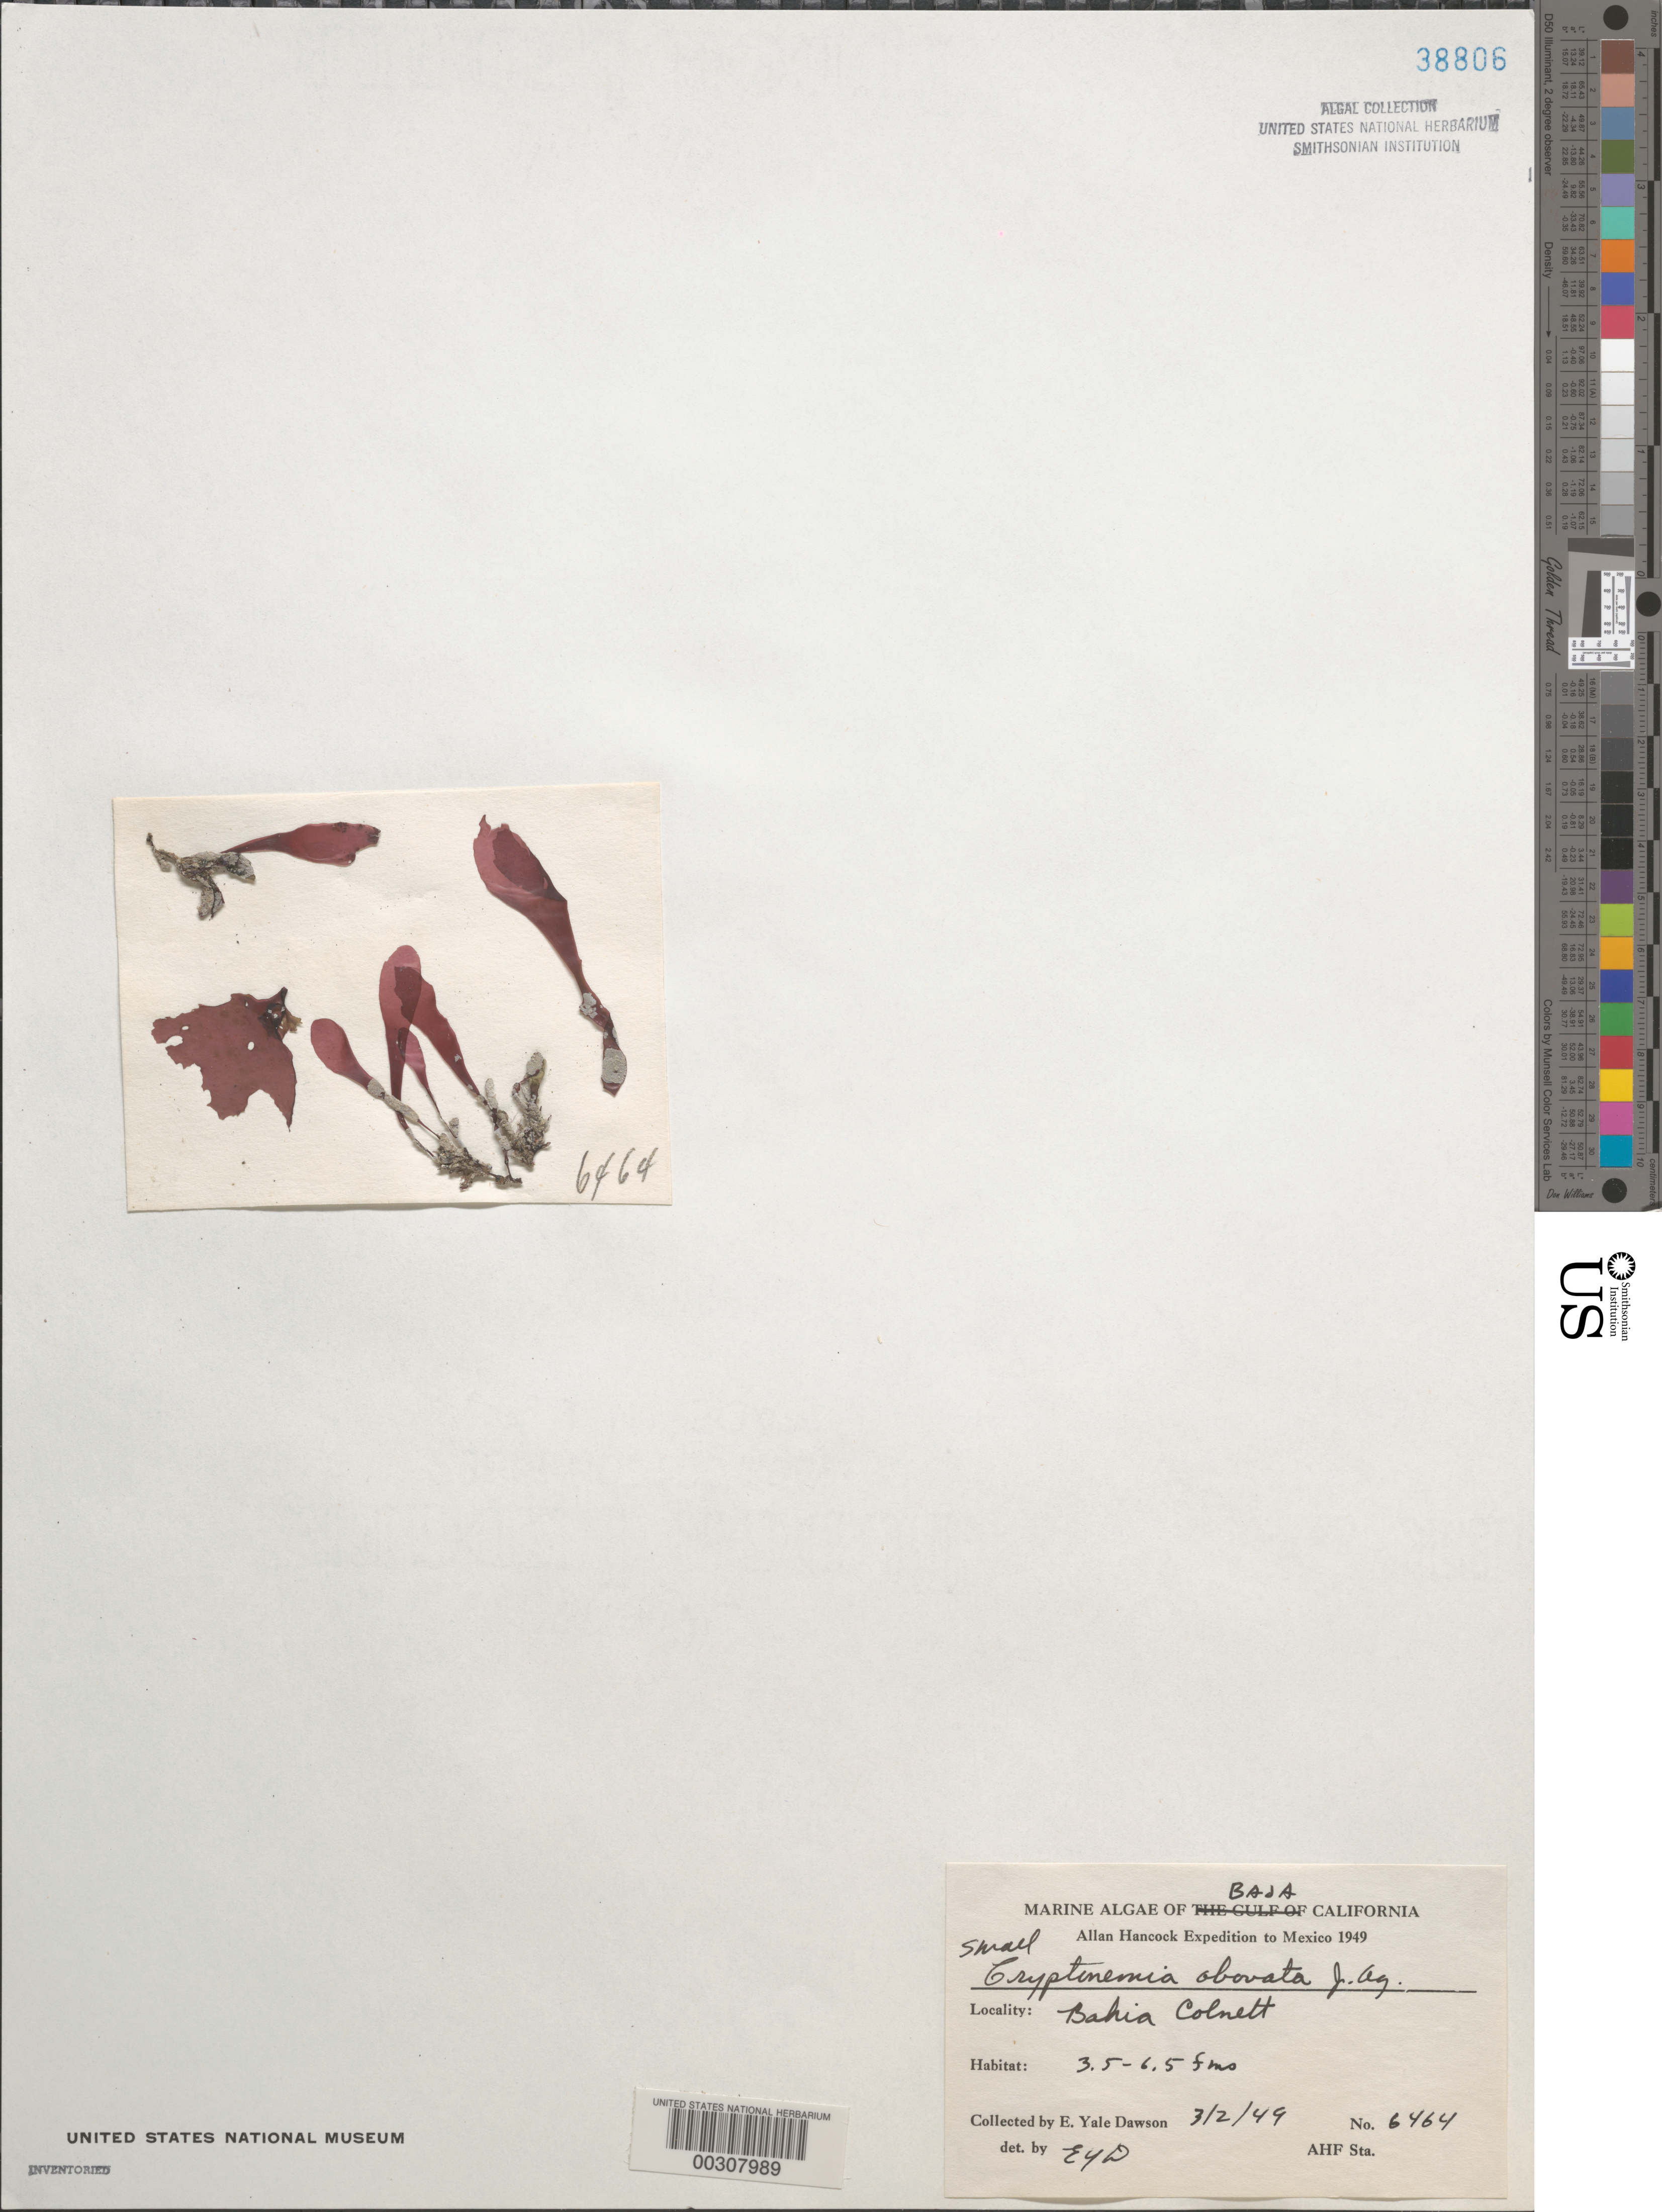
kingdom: Plantae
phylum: Rhodophyta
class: Florideophyceae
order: Halymeniales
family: Halymeniaceae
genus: Cryptonemia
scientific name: Cryptonemia obovata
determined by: Dawson, E. Y.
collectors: E. Y. Dawson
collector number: EYD 6464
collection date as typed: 02 Mar 1949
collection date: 1949-03-02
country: Mexico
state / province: Baja California Norte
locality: Bahia Colnett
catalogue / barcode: US 38806